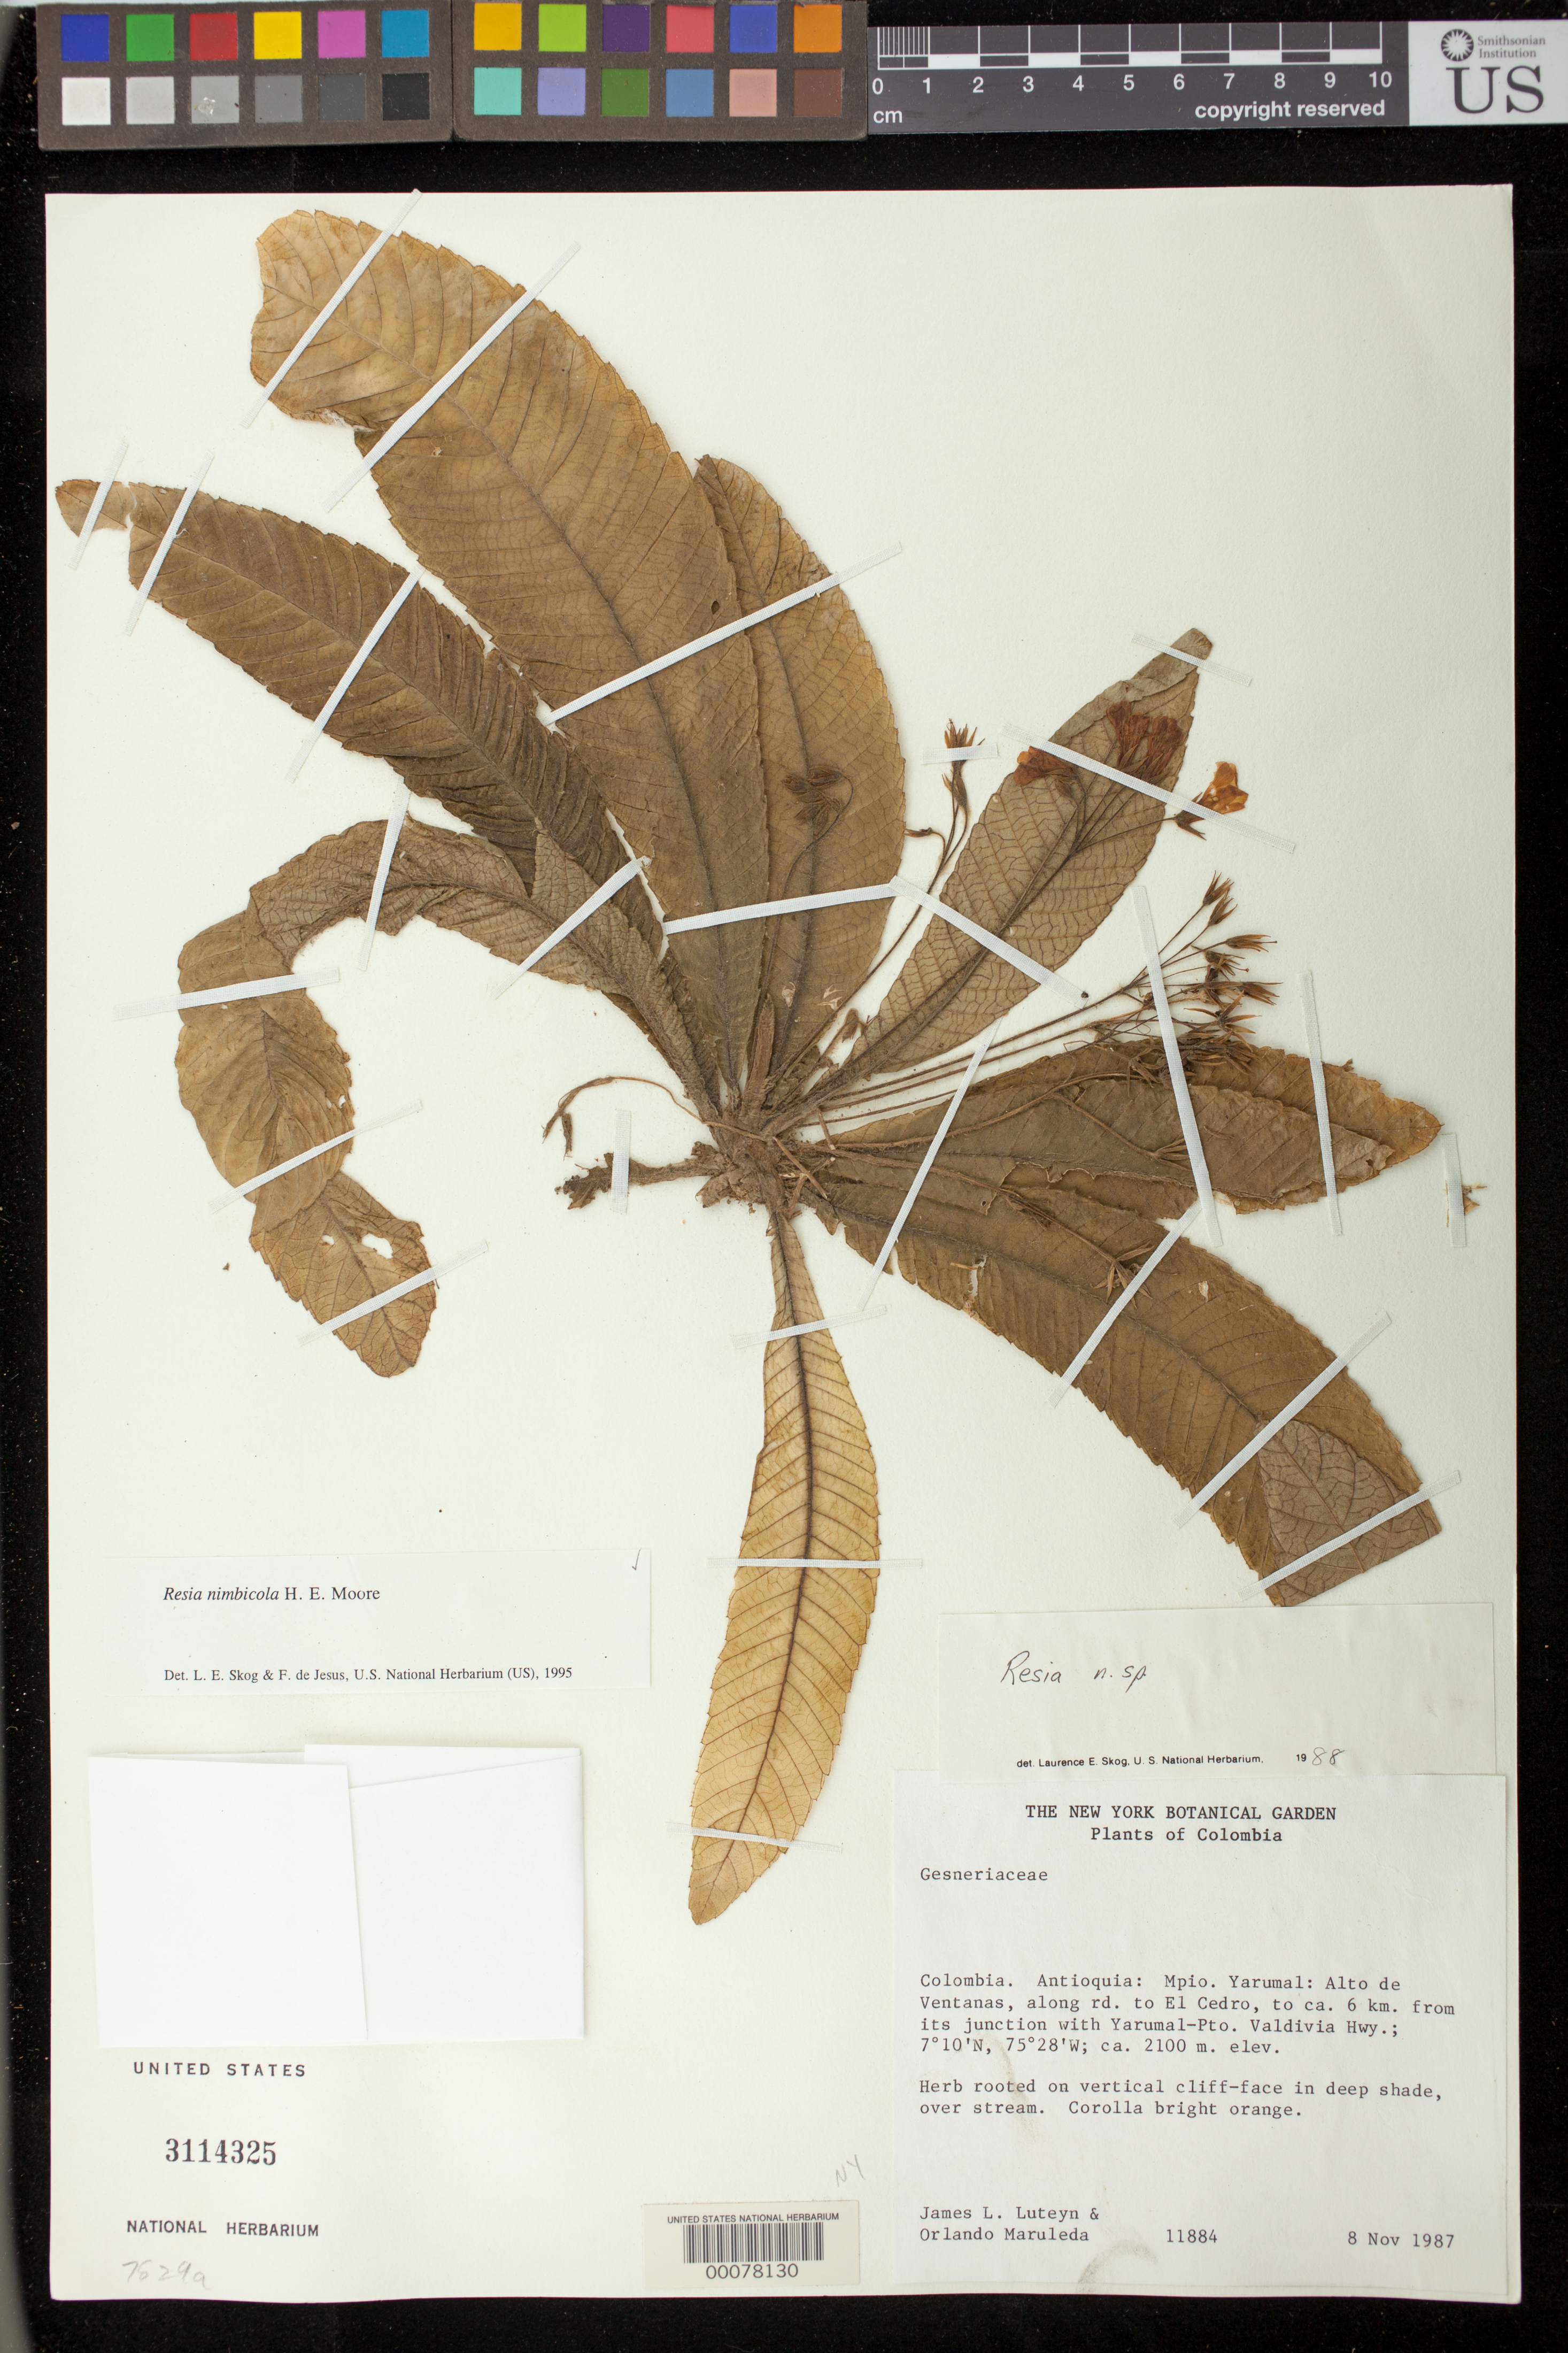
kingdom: Plantae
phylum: Tracheophyta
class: Magnoliopsida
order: Lamiales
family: Gesneriaceae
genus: Resia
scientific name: Resia umbratica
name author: Fern. Alonso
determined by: Fernández-Alonso, J. L.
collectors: J. L. Luteyn & O. Maruleda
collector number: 11884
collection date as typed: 08 Nov 1987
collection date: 1987-11-08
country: Colombia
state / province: Antioquia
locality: Mpio. Yarumal: Alto de Ventanas, along rd. to El Cedro, to ca. 6 km. from its junction with Yarumal - Pto. Valdivia Hwy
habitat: rooted on vertical cliff-face in deep shade over stream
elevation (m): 2100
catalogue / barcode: US 3114325